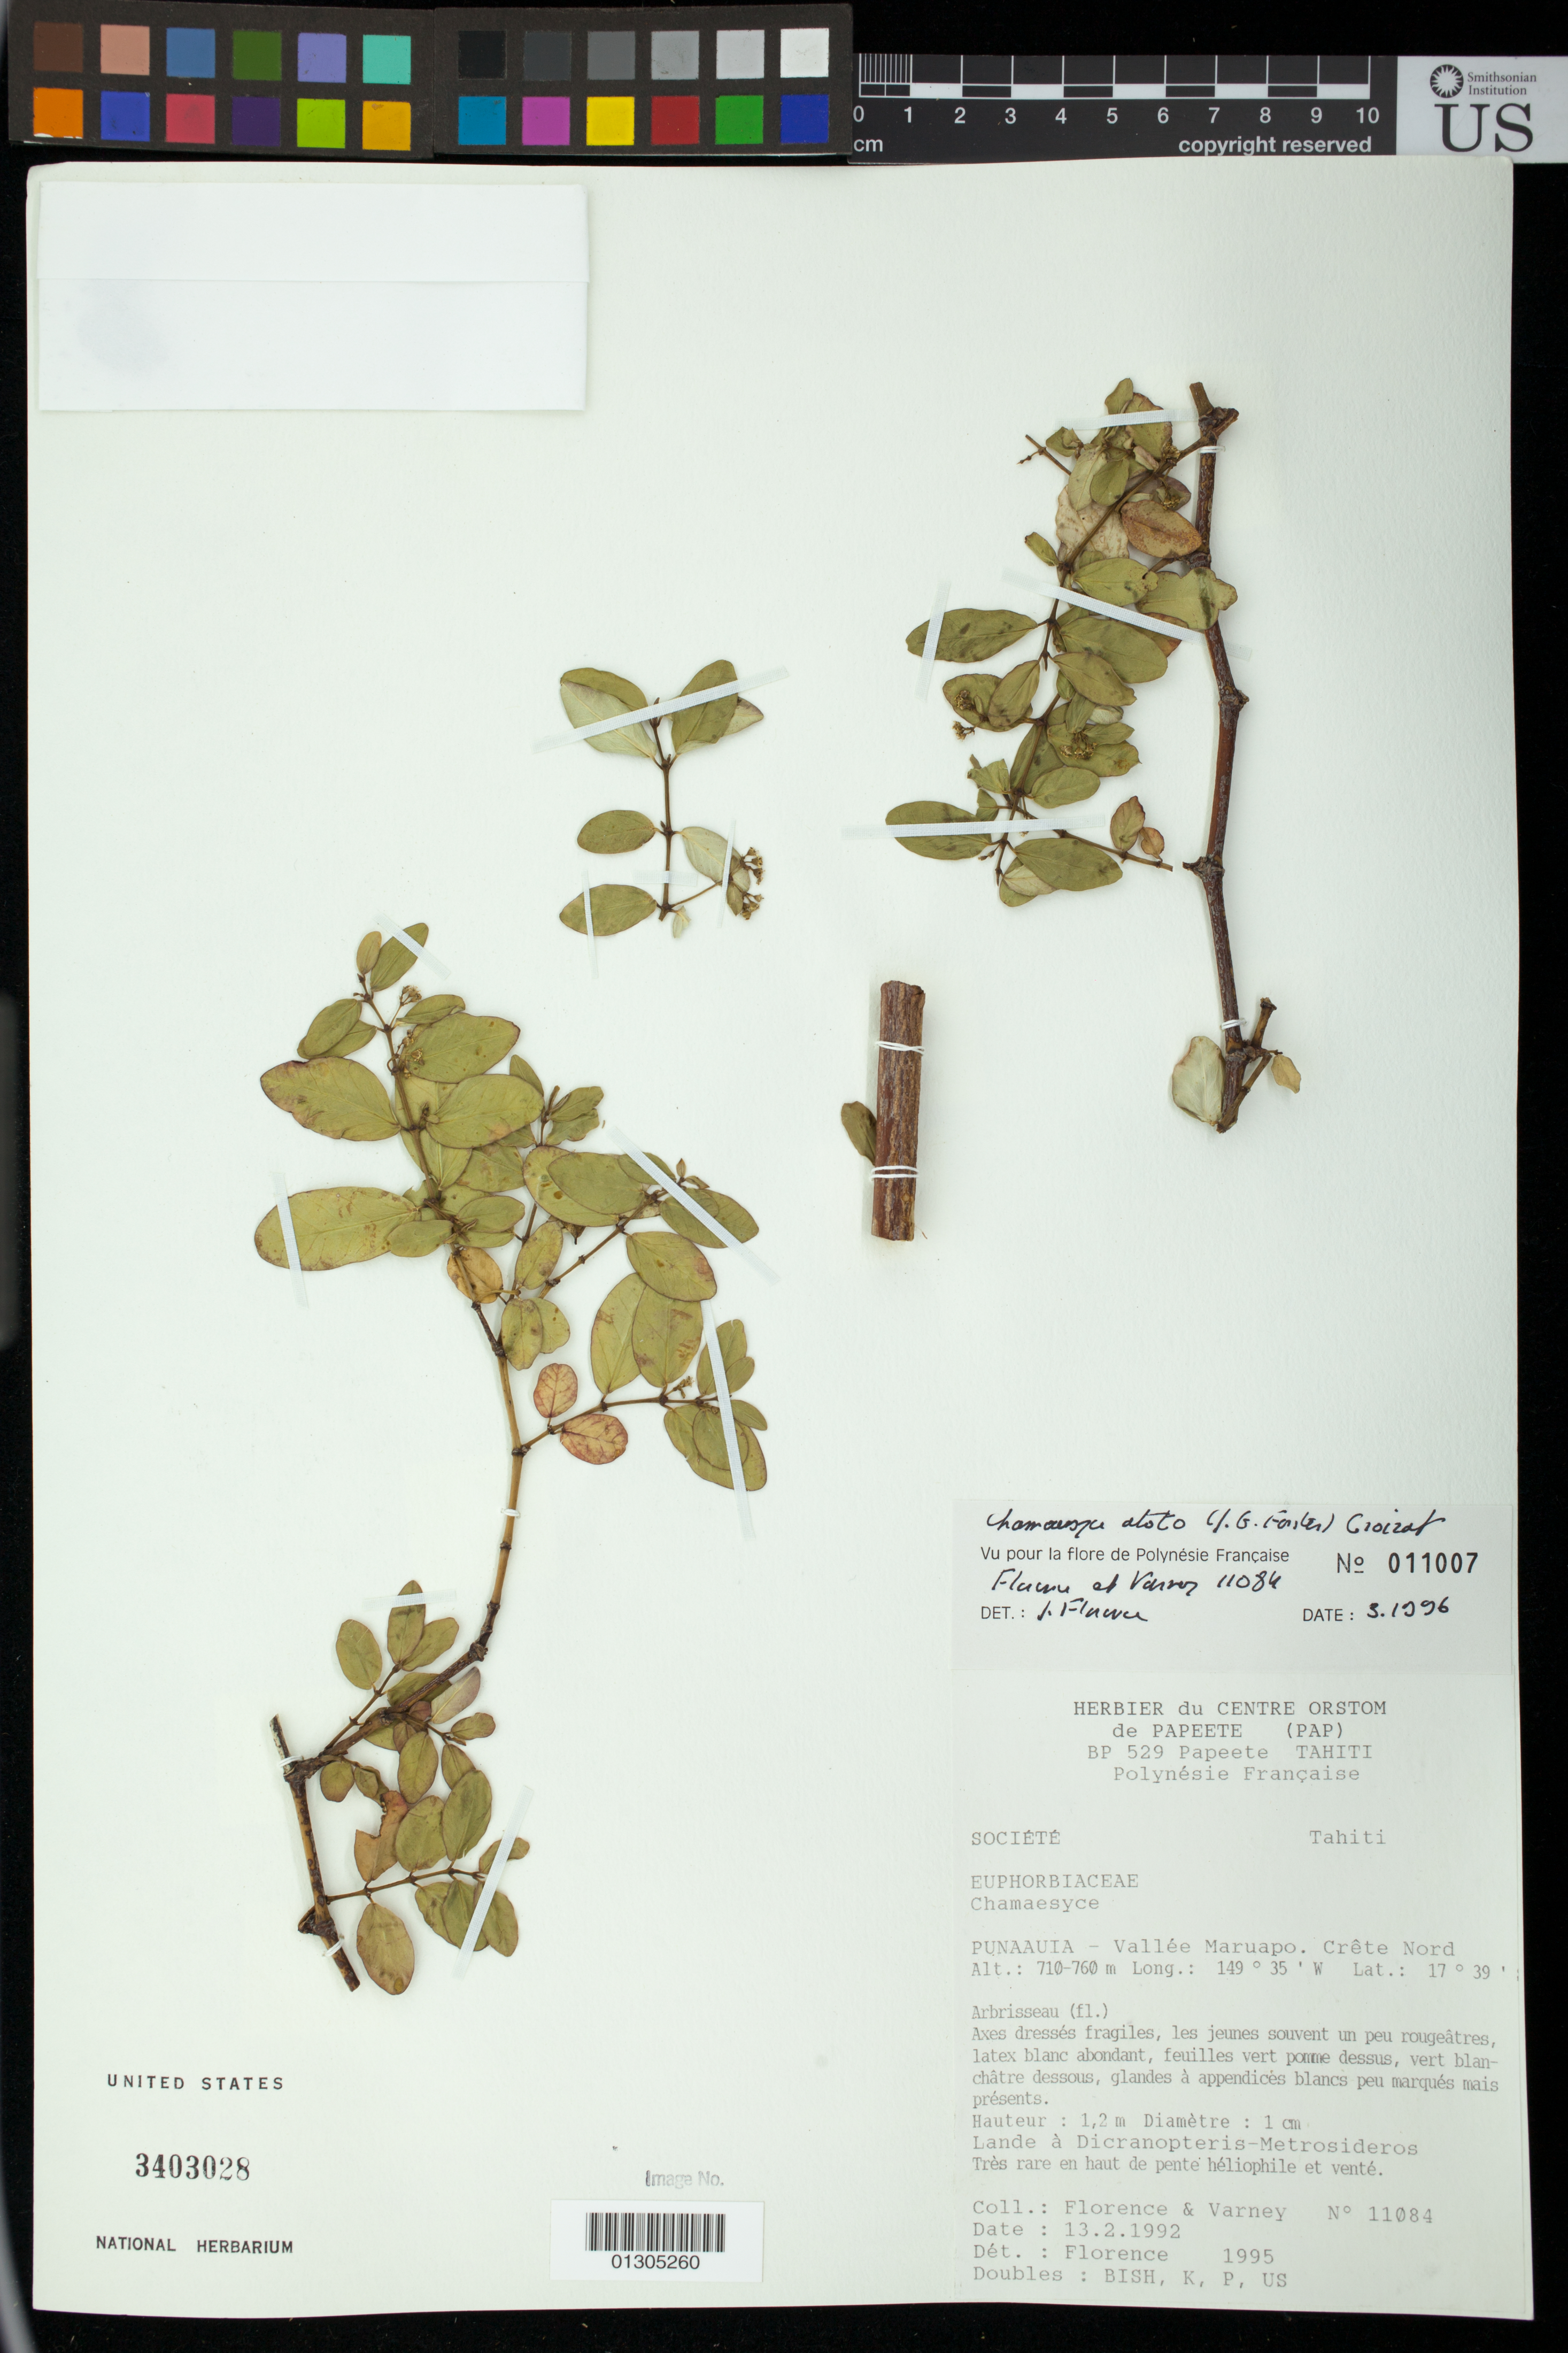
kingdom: Plantae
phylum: Tracheophyta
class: Magnoliopsida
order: Malpighiales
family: Euphorbiaceae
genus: Euphorbia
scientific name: Euphorbia atoto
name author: G. Forst.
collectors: J. Florence & M. Varney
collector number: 11084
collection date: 1992-02-13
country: French Polynesia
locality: Tahiti. Punaauia - Vallee Maruapo. Crete Nord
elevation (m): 710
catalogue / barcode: US 3403028